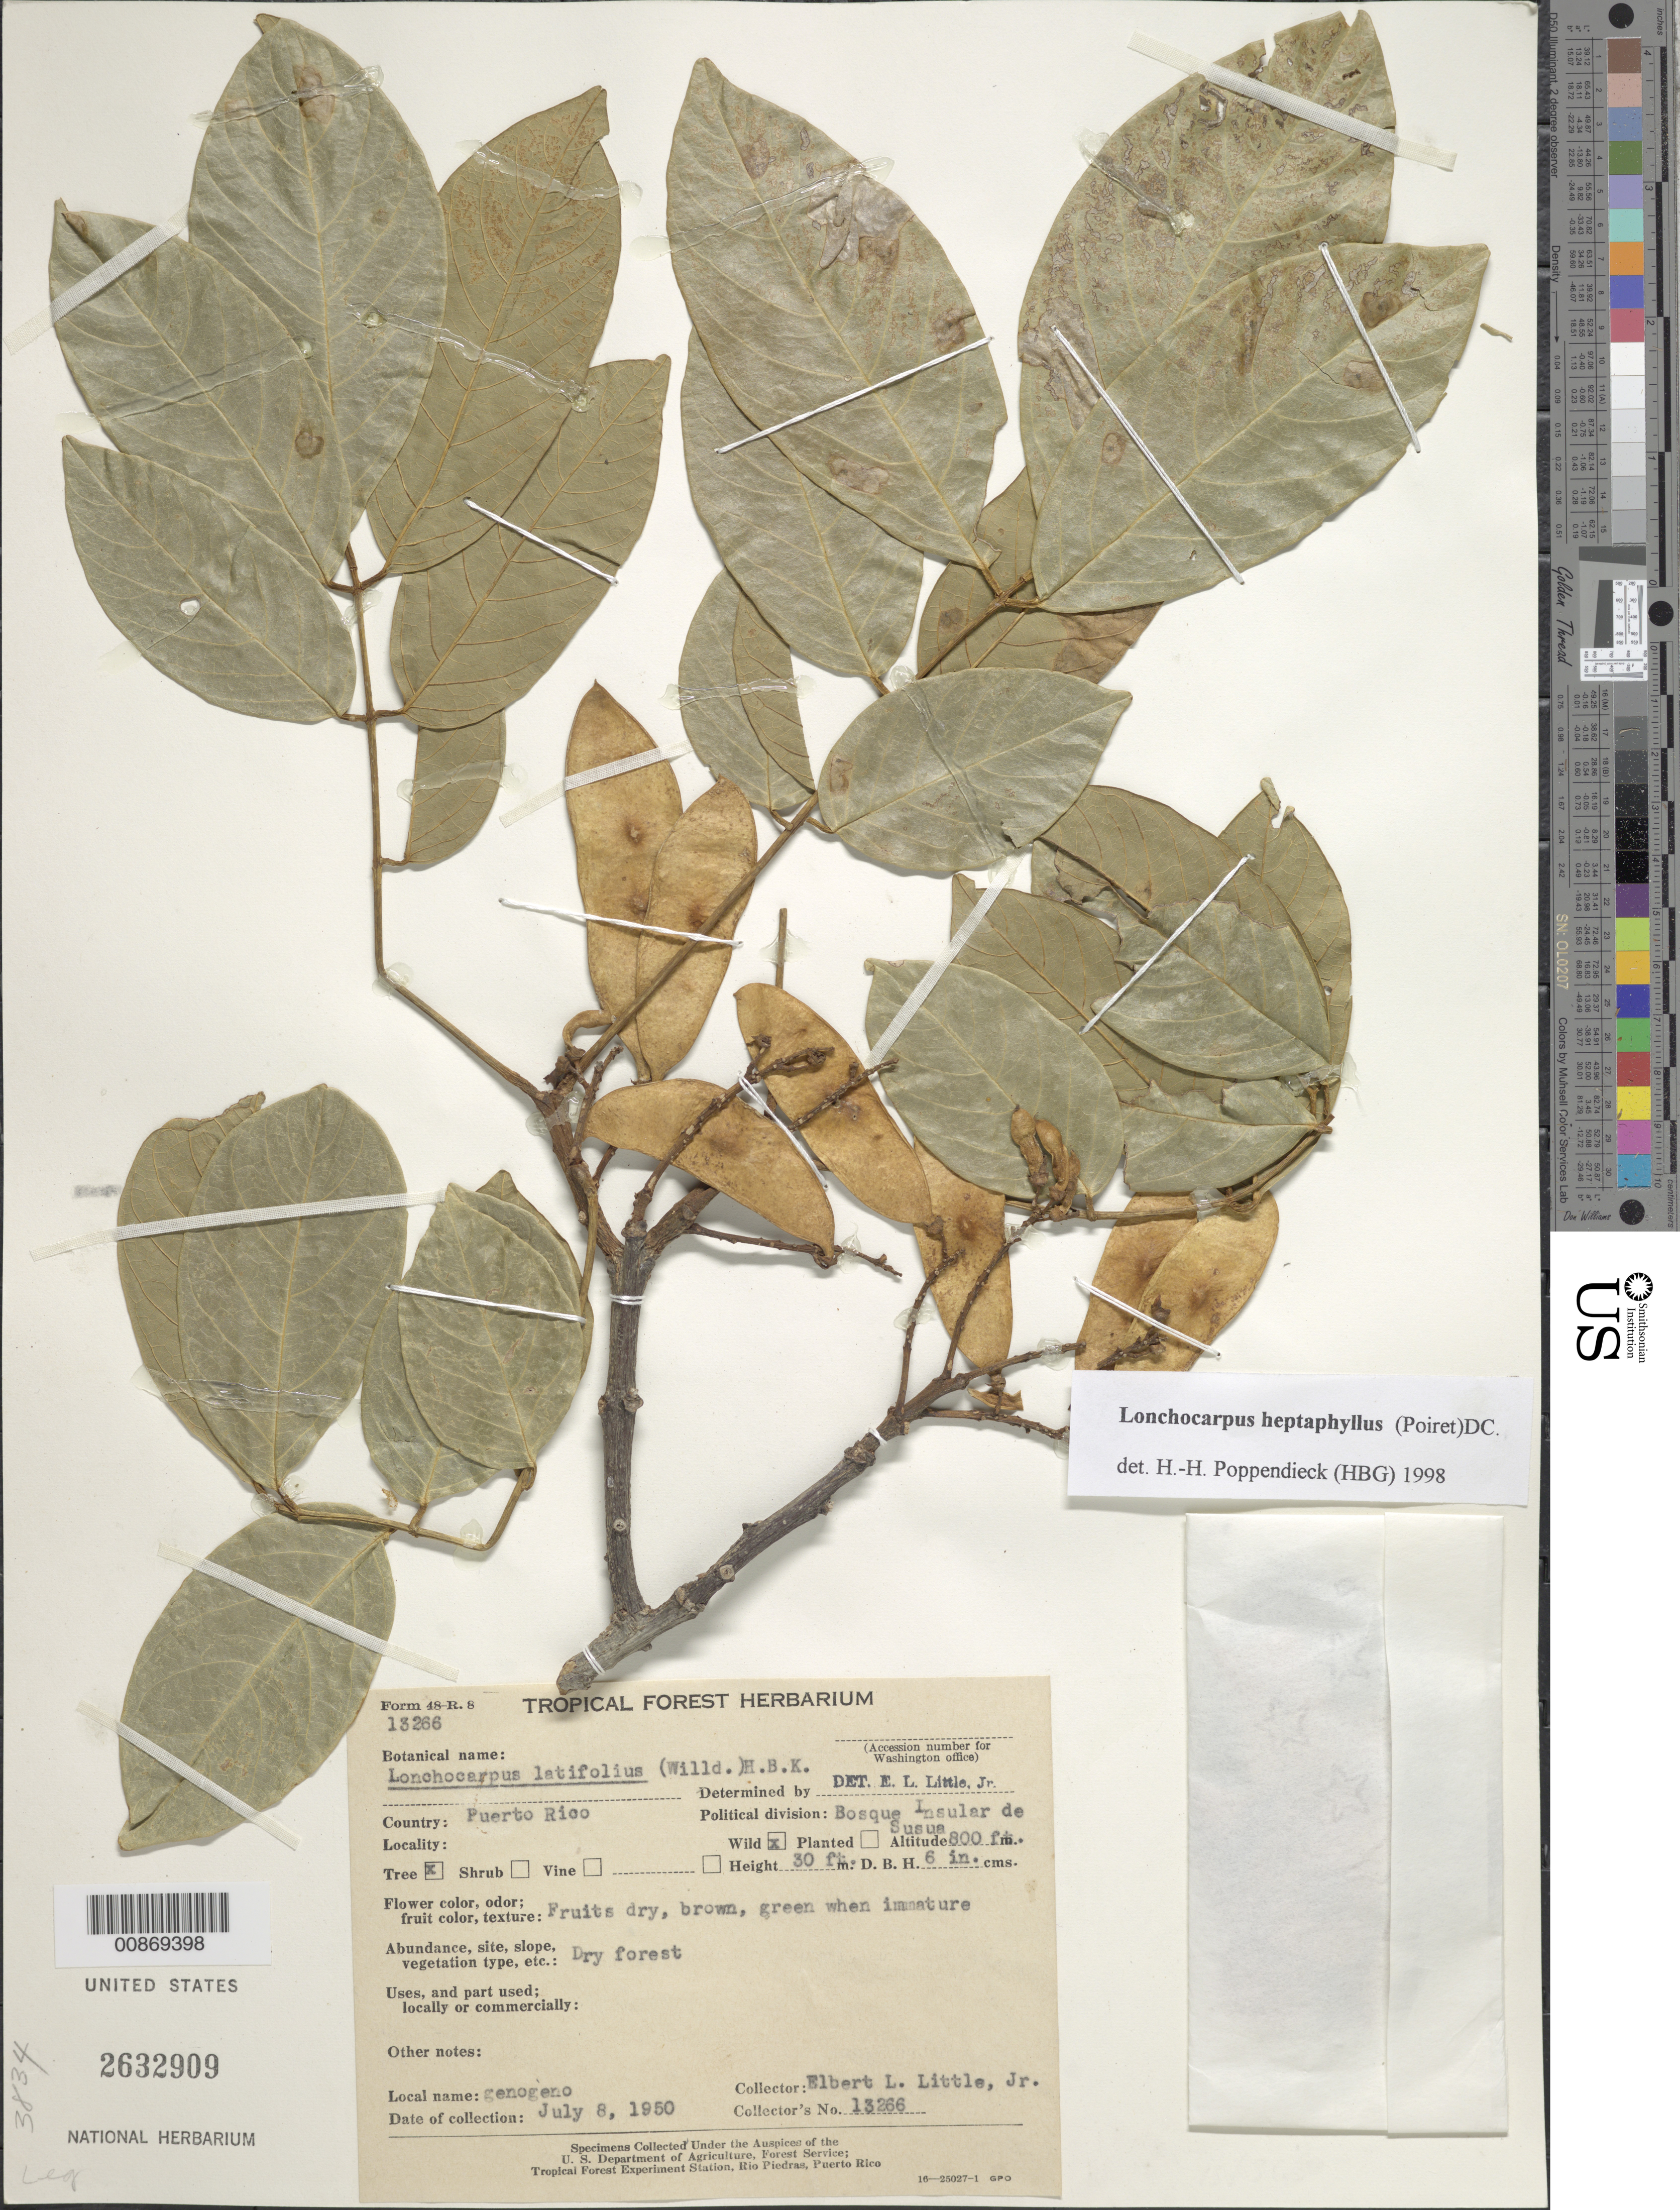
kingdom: Plantae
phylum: Tracheophyta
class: Magnoliopsida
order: Fabales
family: Fabaceae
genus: Lonchocarpus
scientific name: Lonchocarpus heptaphyllus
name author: (Poir.) DC.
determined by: Poppendieck, H.-H., (HBG), Institut fur Allgemeine Botanik und Botanischer Garten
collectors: E. L. Little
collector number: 13266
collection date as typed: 08 Jul 1950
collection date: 1950-07-08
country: Puerto Rico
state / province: Sabana Grande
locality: Bosque Insular de Susua.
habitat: Dry forest.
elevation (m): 244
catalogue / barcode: US 2632909